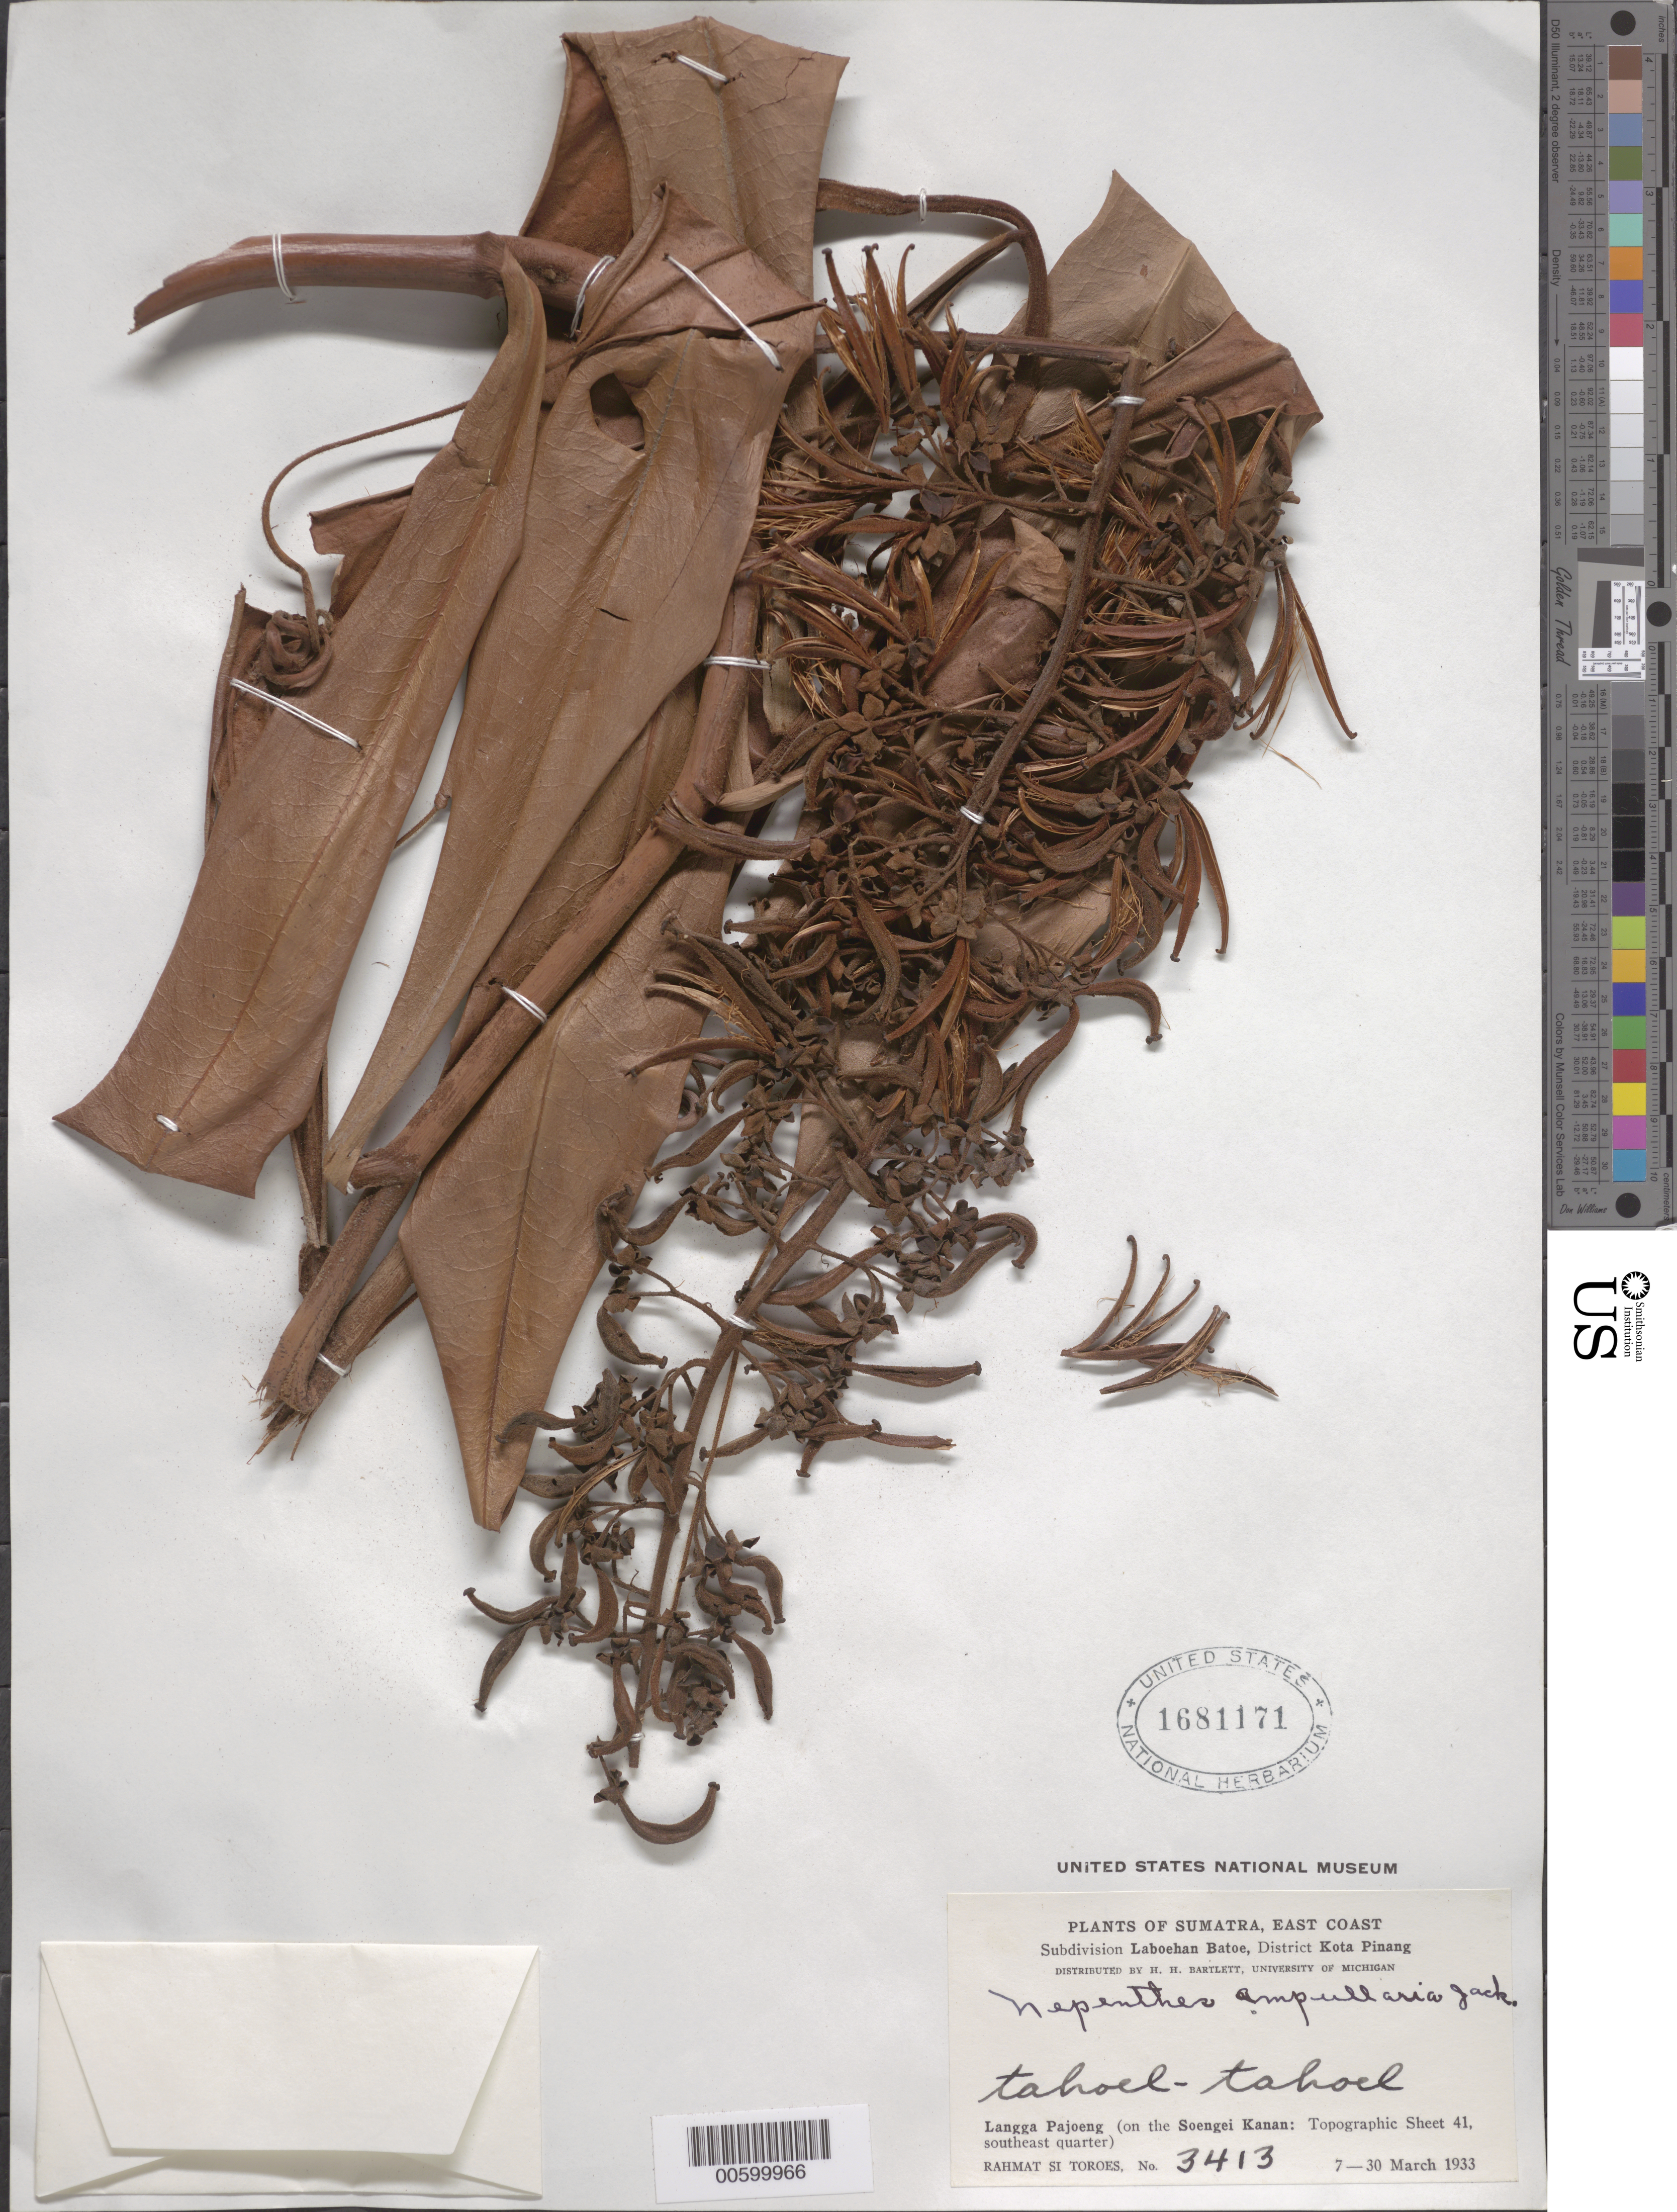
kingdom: Plantae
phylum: Tracheophyta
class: Magnoliopsida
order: Caryophyllales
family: Nepenthaceae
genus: Nepenthes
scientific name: Nepenthes ampullaria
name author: Jack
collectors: Rahmat Si Boeea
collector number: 3413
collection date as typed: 07 Mar 1933 to 30 Mar 1933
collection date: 1933-03-07/1933-03-30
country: Indonesia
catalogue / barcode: US 1681171